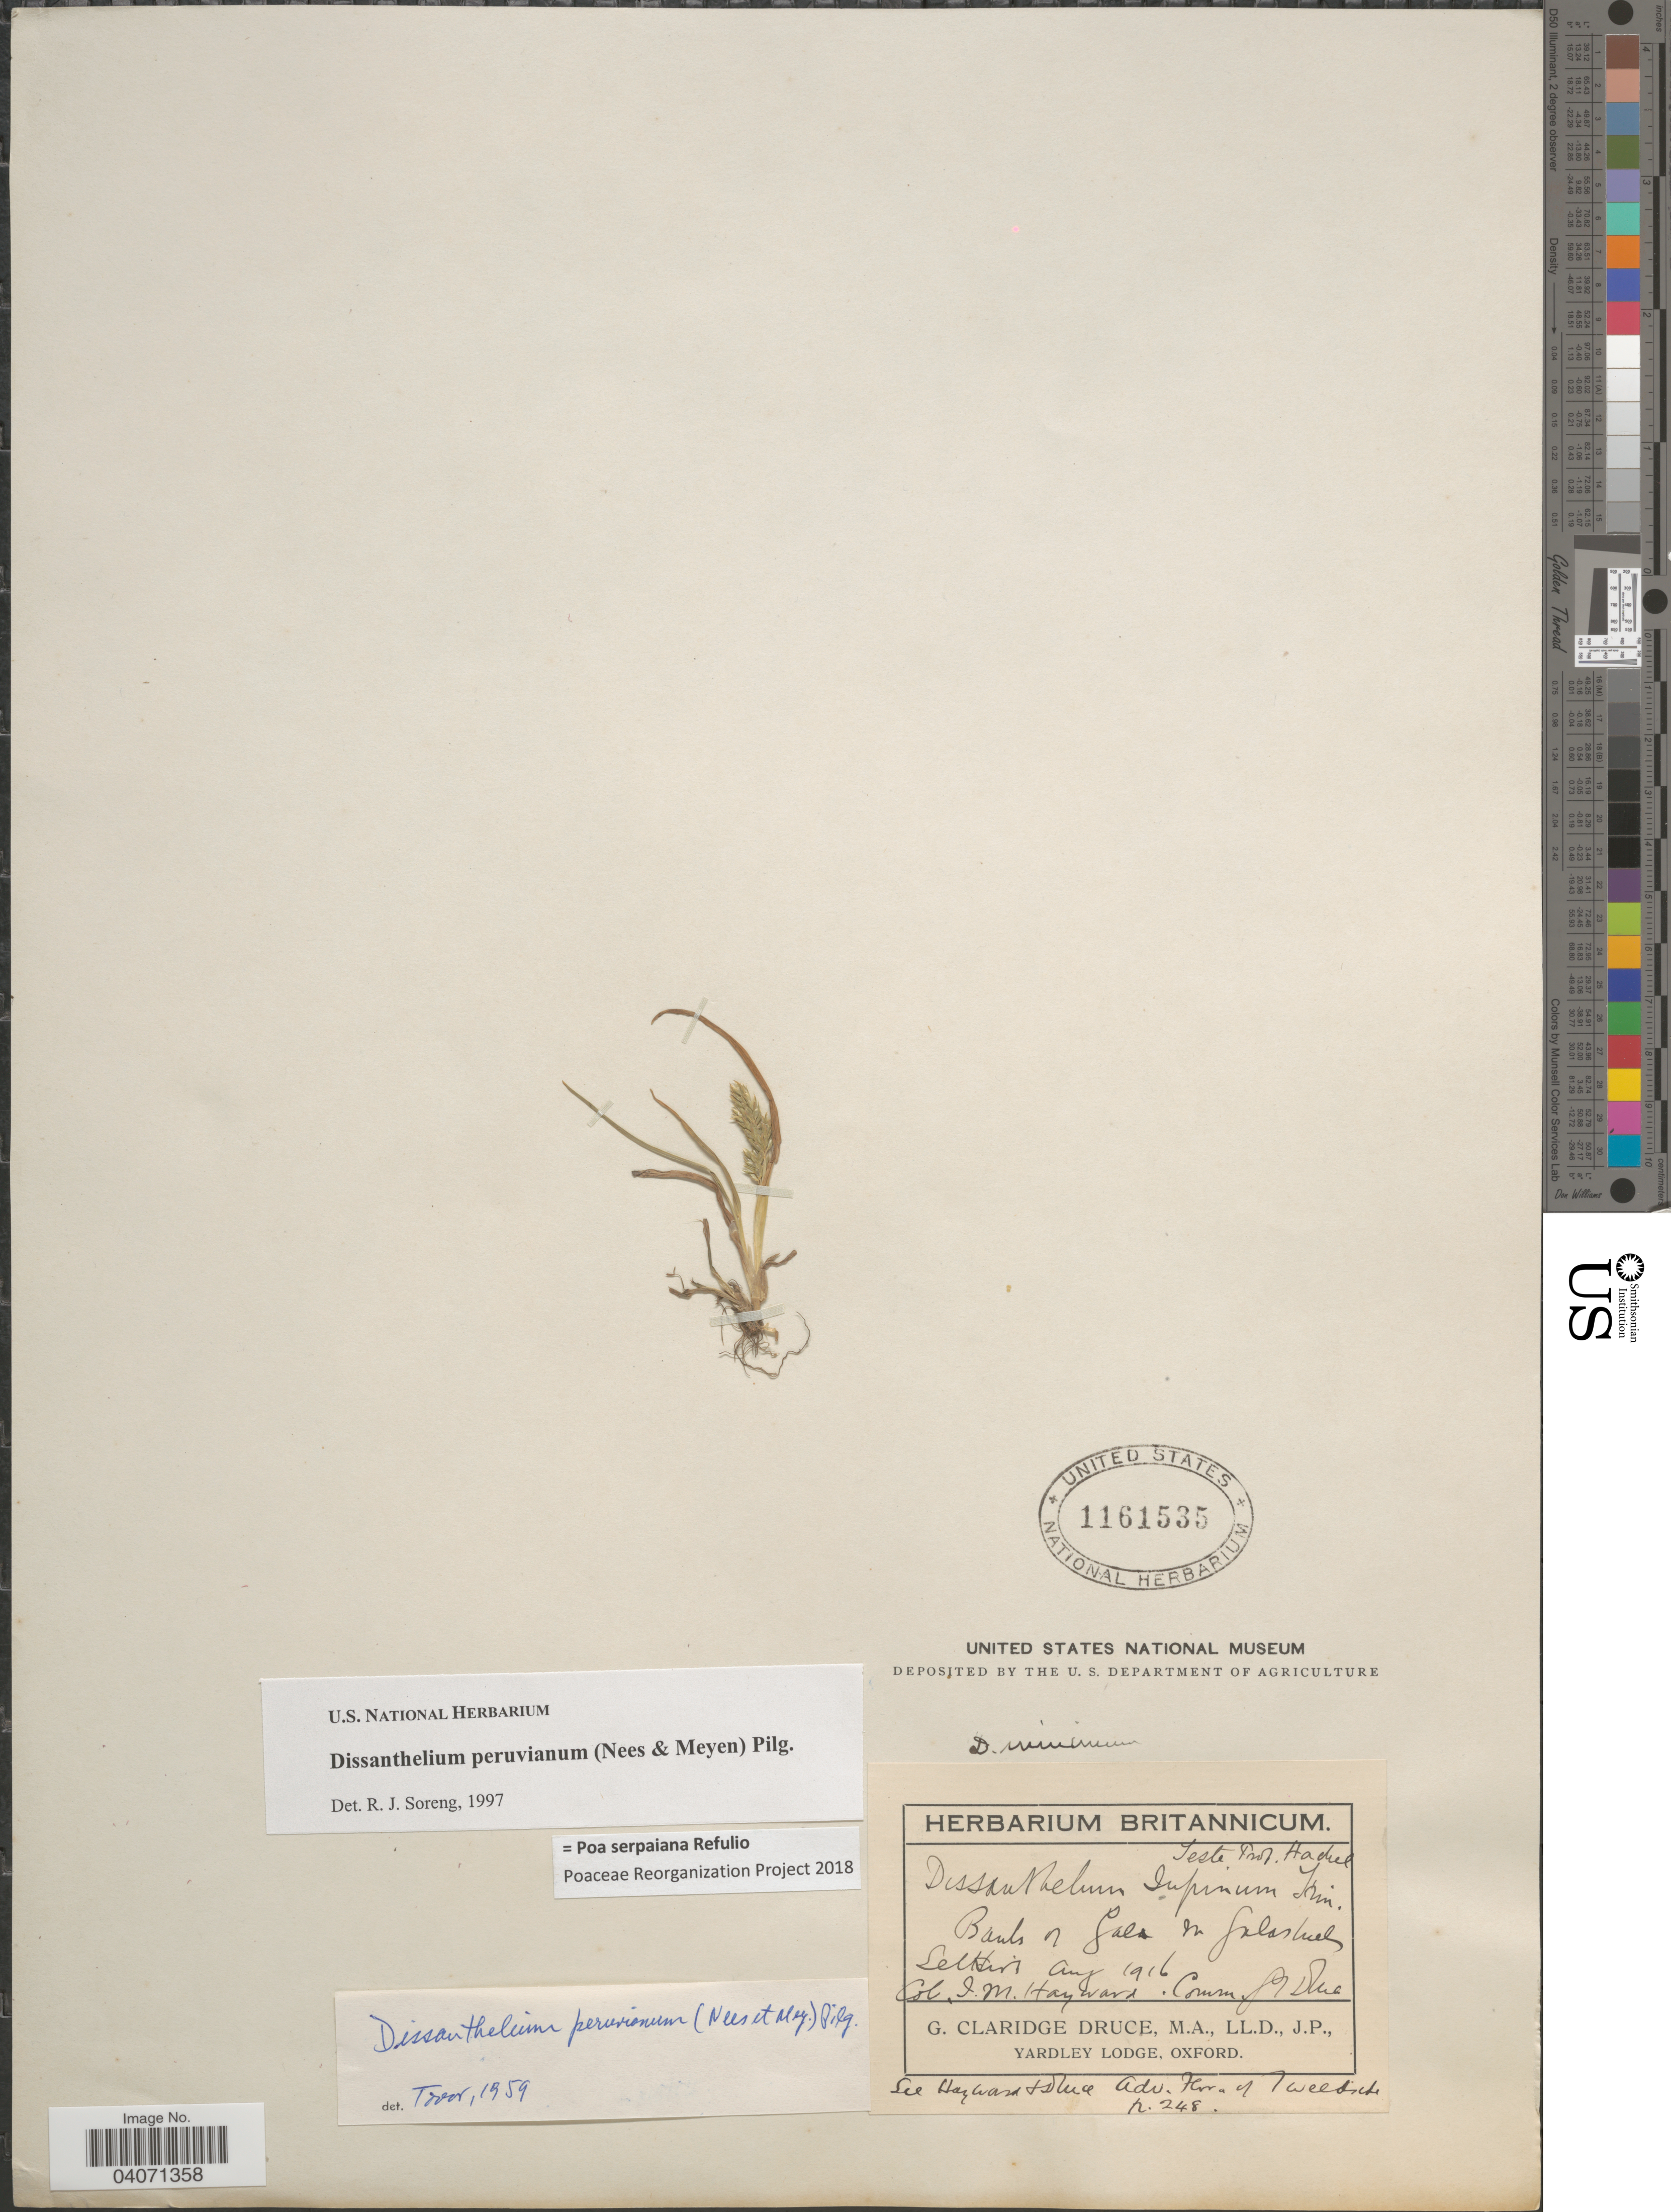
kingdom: Plantae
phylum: Tracheophyta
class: Liliopsida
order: Poales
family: Poaceae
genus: Poa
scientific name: Poa serpaiana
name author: Refulio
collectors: J. Hayward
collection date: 1916-08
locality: Banks of Gales de Salasbel. [interpreted]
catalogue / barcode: US 1161535